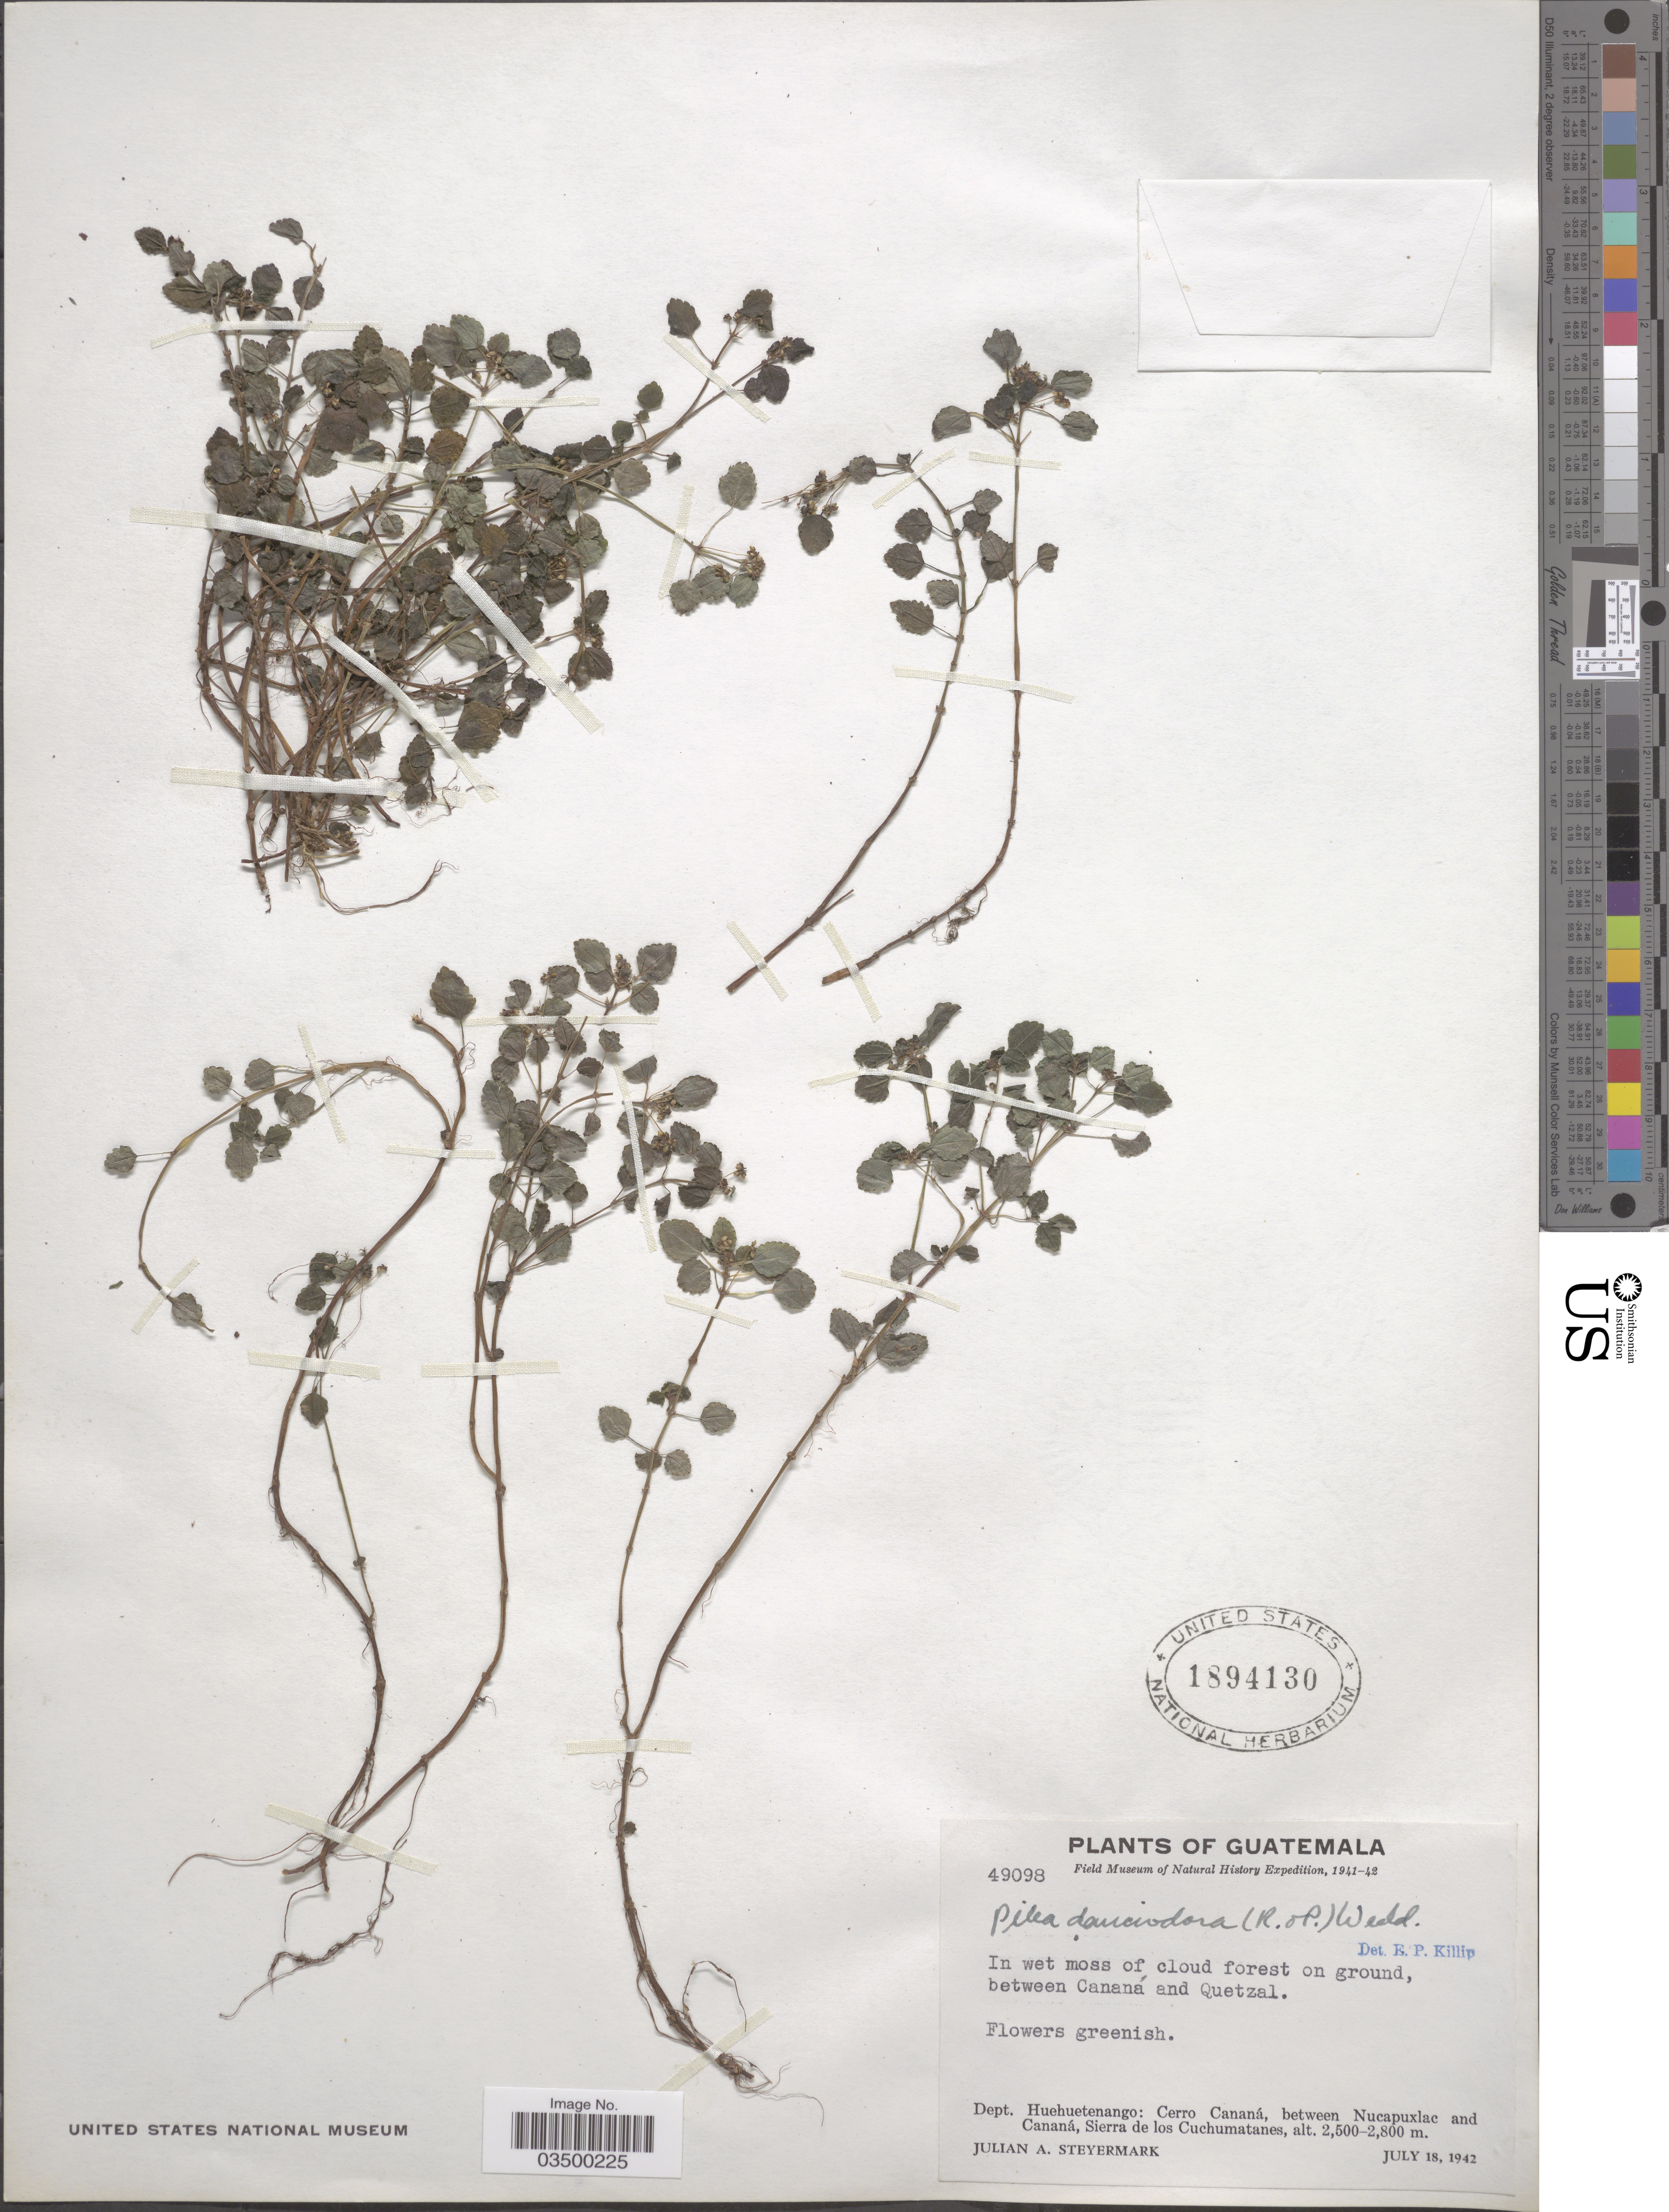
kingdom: Plantae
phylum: Tracheophyta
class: Magnoliopsida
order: Rosales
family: Urticaceae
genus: Pilea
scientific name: Pilea dauciodora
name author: Pav. ex Wedd.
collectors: J. Steyermark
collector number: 49098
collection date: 1942-07-18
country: Guatemala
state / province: Huehuetenango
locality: In wet moss of cloud forest on ground, between Cananá and Quetzal. Dept. Huehuetenango: Cerro Cananá, between Nucapuxlac and Cananá, Sierra de los Cuchumatanes.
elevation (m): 2500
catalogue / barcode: US 1894130